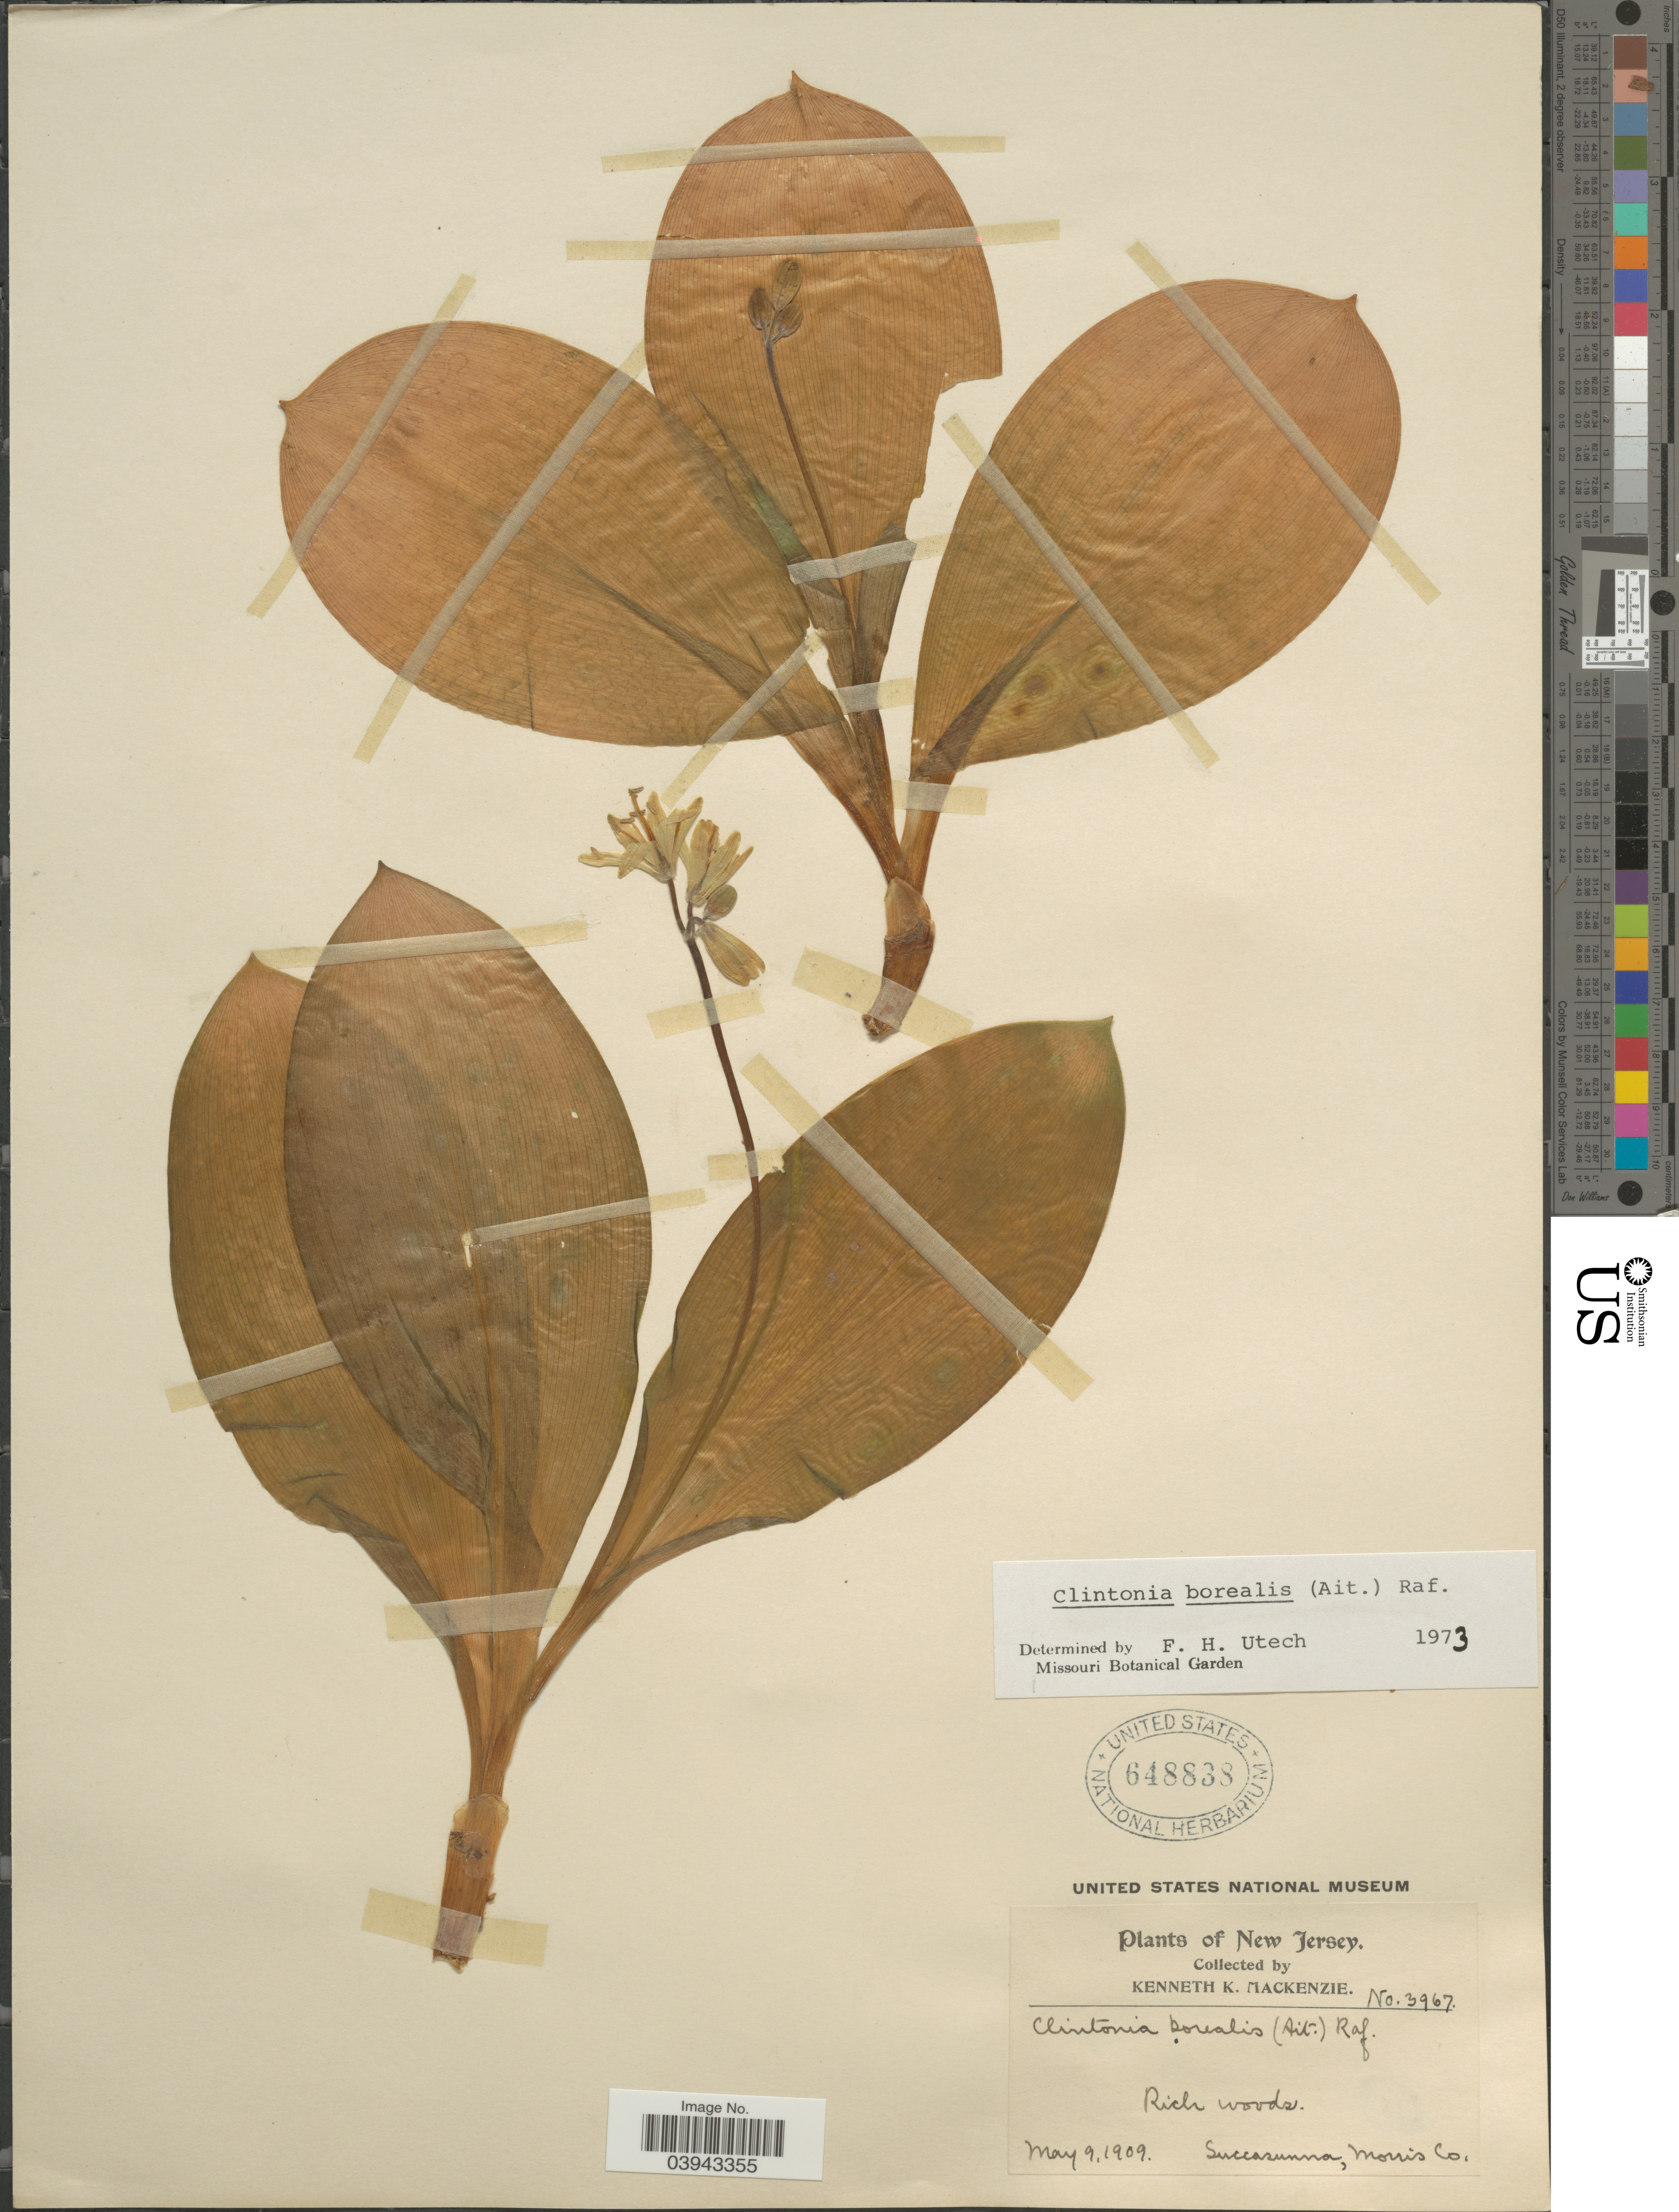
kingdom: Plantae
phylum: Tracheophyta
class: Liliopsida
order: Liliales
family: Liliaceae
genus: Clintonia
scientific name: Clintonia borealis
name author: (Aiton) Raf.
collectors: K. K. Mackenzie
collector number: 3967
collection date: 1909-05-09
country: United States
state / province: New Jersey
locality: Succasunna, Morris Co.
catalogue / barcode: US 648838